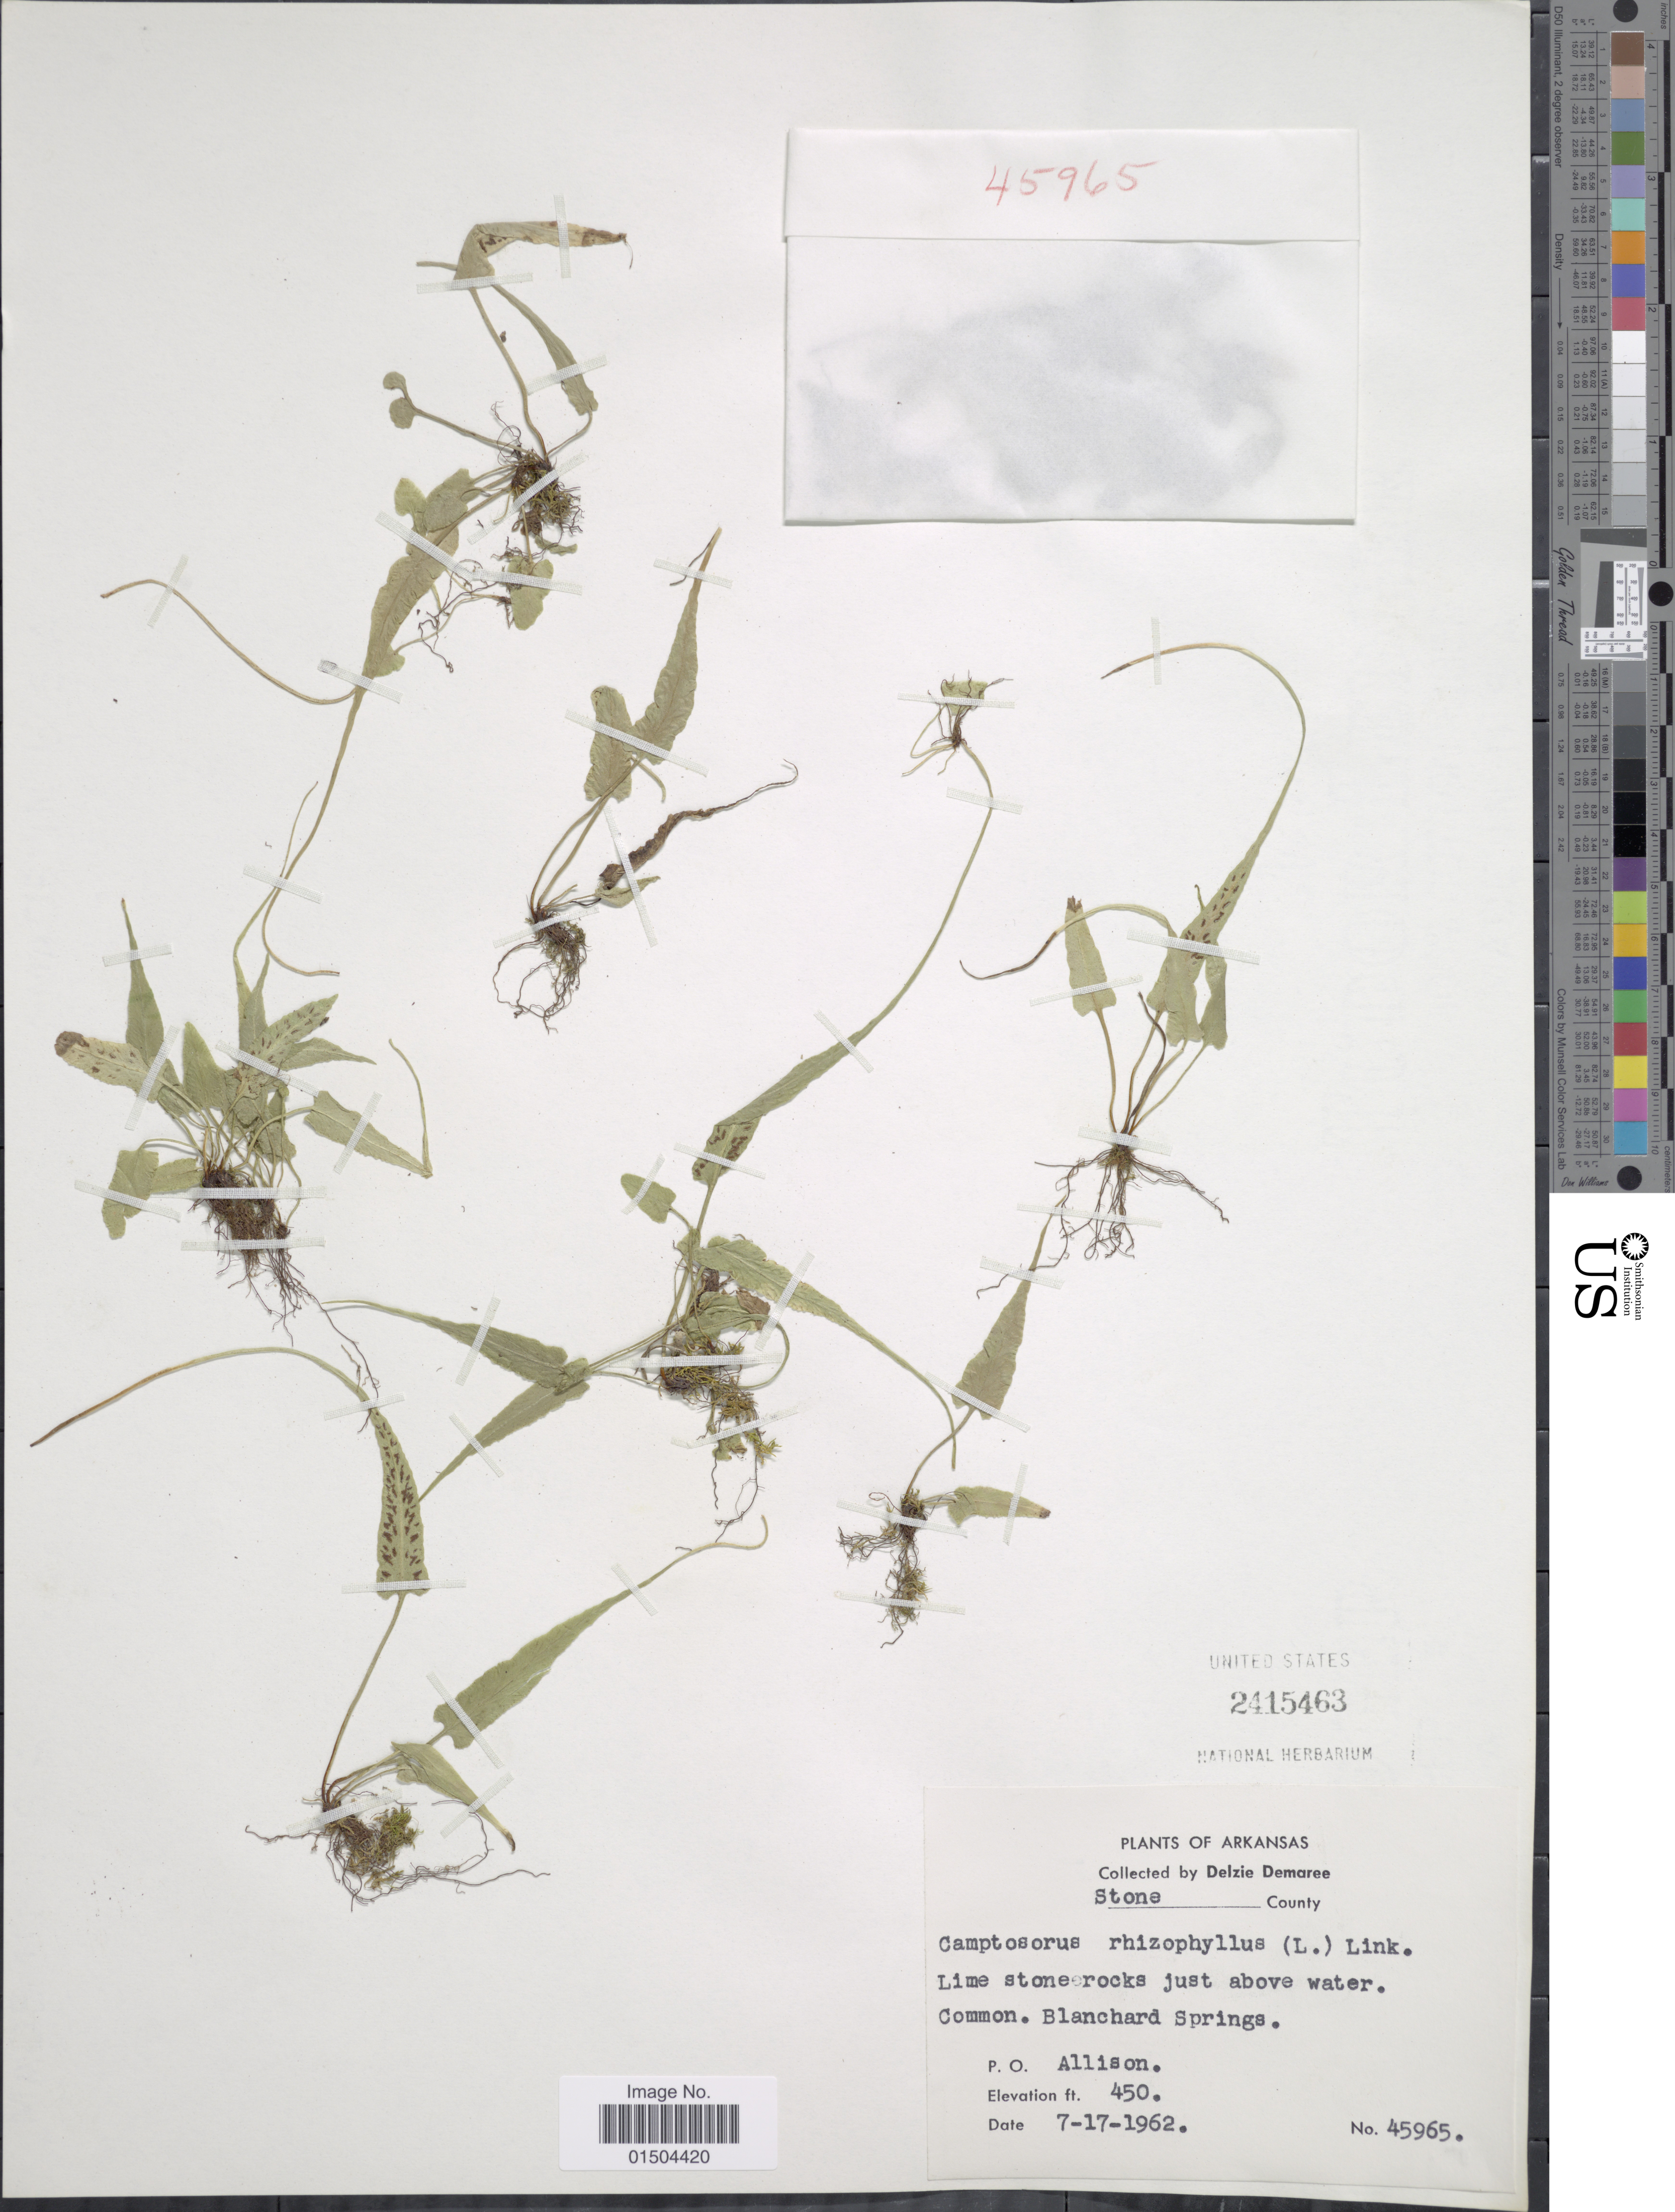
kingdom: Plantae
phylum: Tracheophyta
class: Polypodiopsida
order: Polypodiales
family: Aspleniaceae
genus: Asplenium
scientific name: Asplenium rhizophyllum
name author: L.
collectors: D. Demaree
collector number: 45965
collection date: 1962-07-17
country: United States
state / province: Arkansas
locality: Stone County. Lime stonerocks just above water. Common. Blanchard Springs. P.O. Allison.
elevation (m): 137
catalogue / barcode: US 2415463